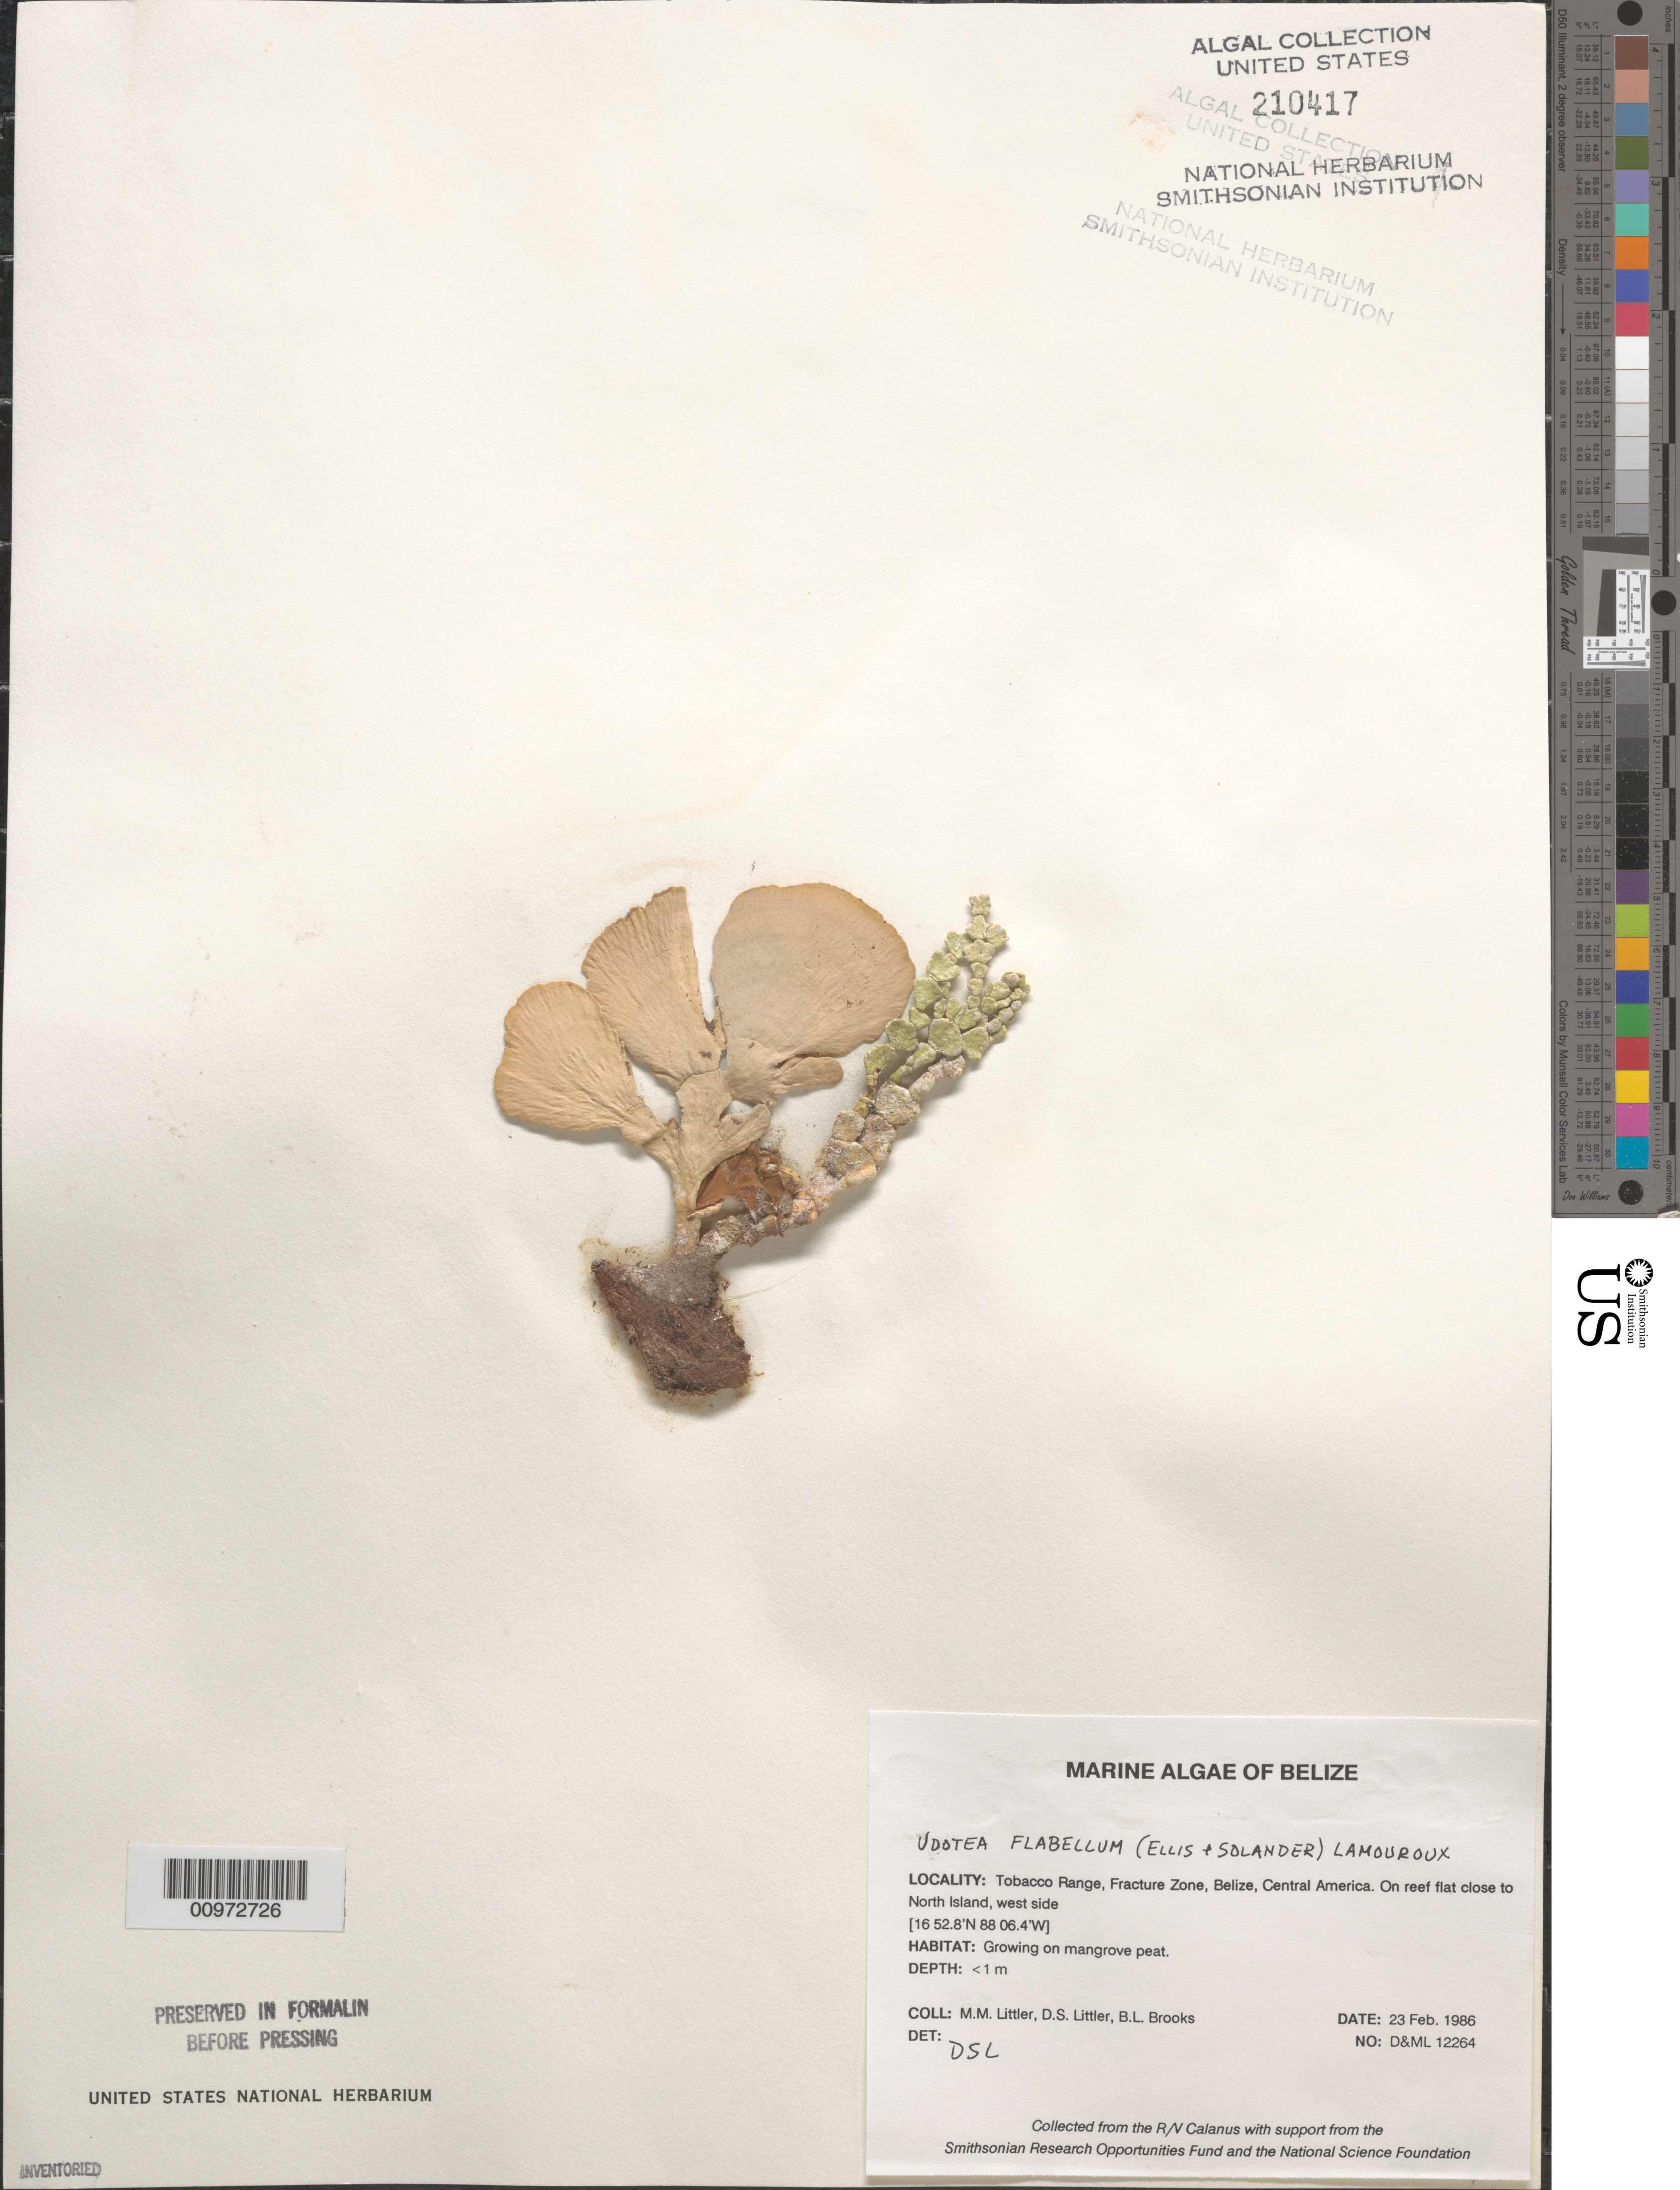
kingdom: Plantae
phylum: Chlorophyta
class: Ulvophyceae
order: Bryopsidales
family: Udoteaceae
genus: Udotea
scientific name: Udotea flabellum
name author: (J. Ellis & Sol.) M. Howe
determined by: Littler, D. S.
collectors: M. M. Littler, D. S. Littler & B. Brooks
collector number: D&ML 12264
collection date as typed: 23 Feb 1986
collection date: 1986-02-23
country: Belize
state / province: Stann Creek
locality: Tobacco Range, Fracture Zone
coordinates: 16 52.8' N, 88 06.4' W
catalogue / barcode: US 210417